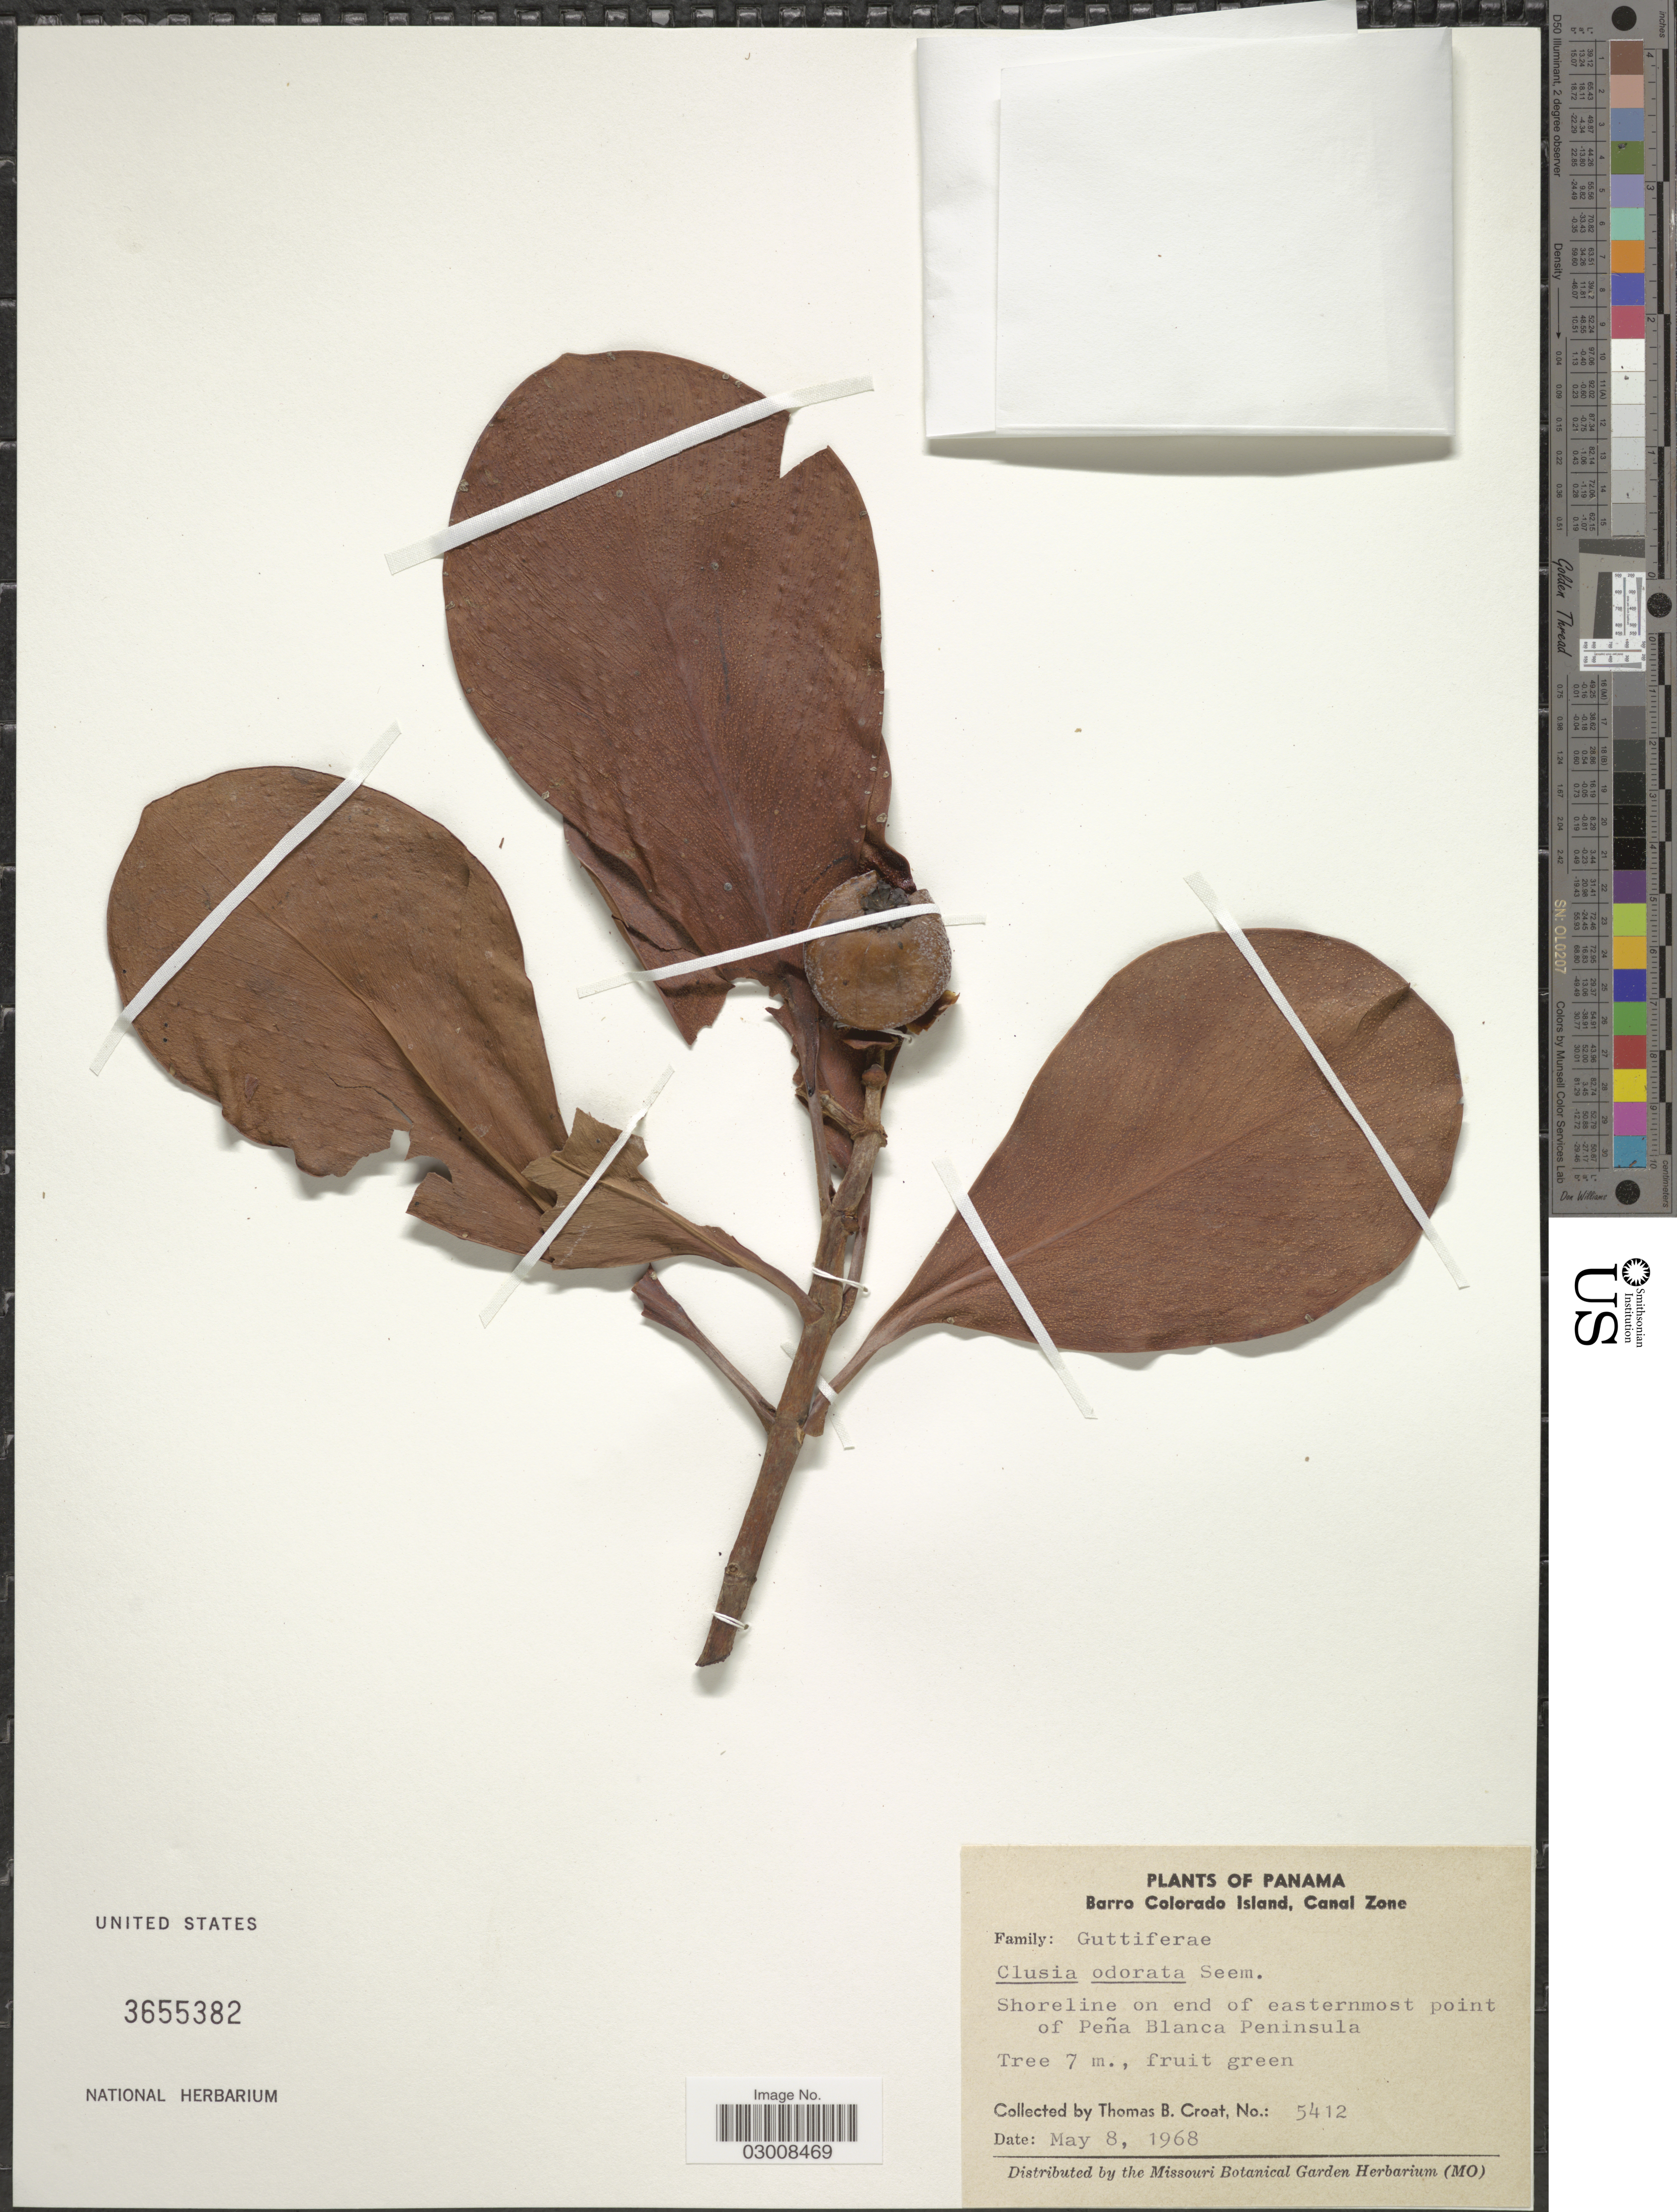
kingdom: Plantae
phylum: Tracheophyta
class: Magnoliopsida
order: Malpighiales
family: Clusiaceae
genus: Clusia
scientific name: Clusia odorata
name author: Seem.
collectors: T. B. Croat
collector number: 5412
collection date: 1968-05-08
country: Panama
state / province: Panamá Oeste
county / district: Canal Zone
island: Barro Colorado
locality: Barro Colorado Island, Canal Zone, Shoreline on end of easternmost point of Peña Blanca Peninsula.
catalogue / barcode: US 3655382